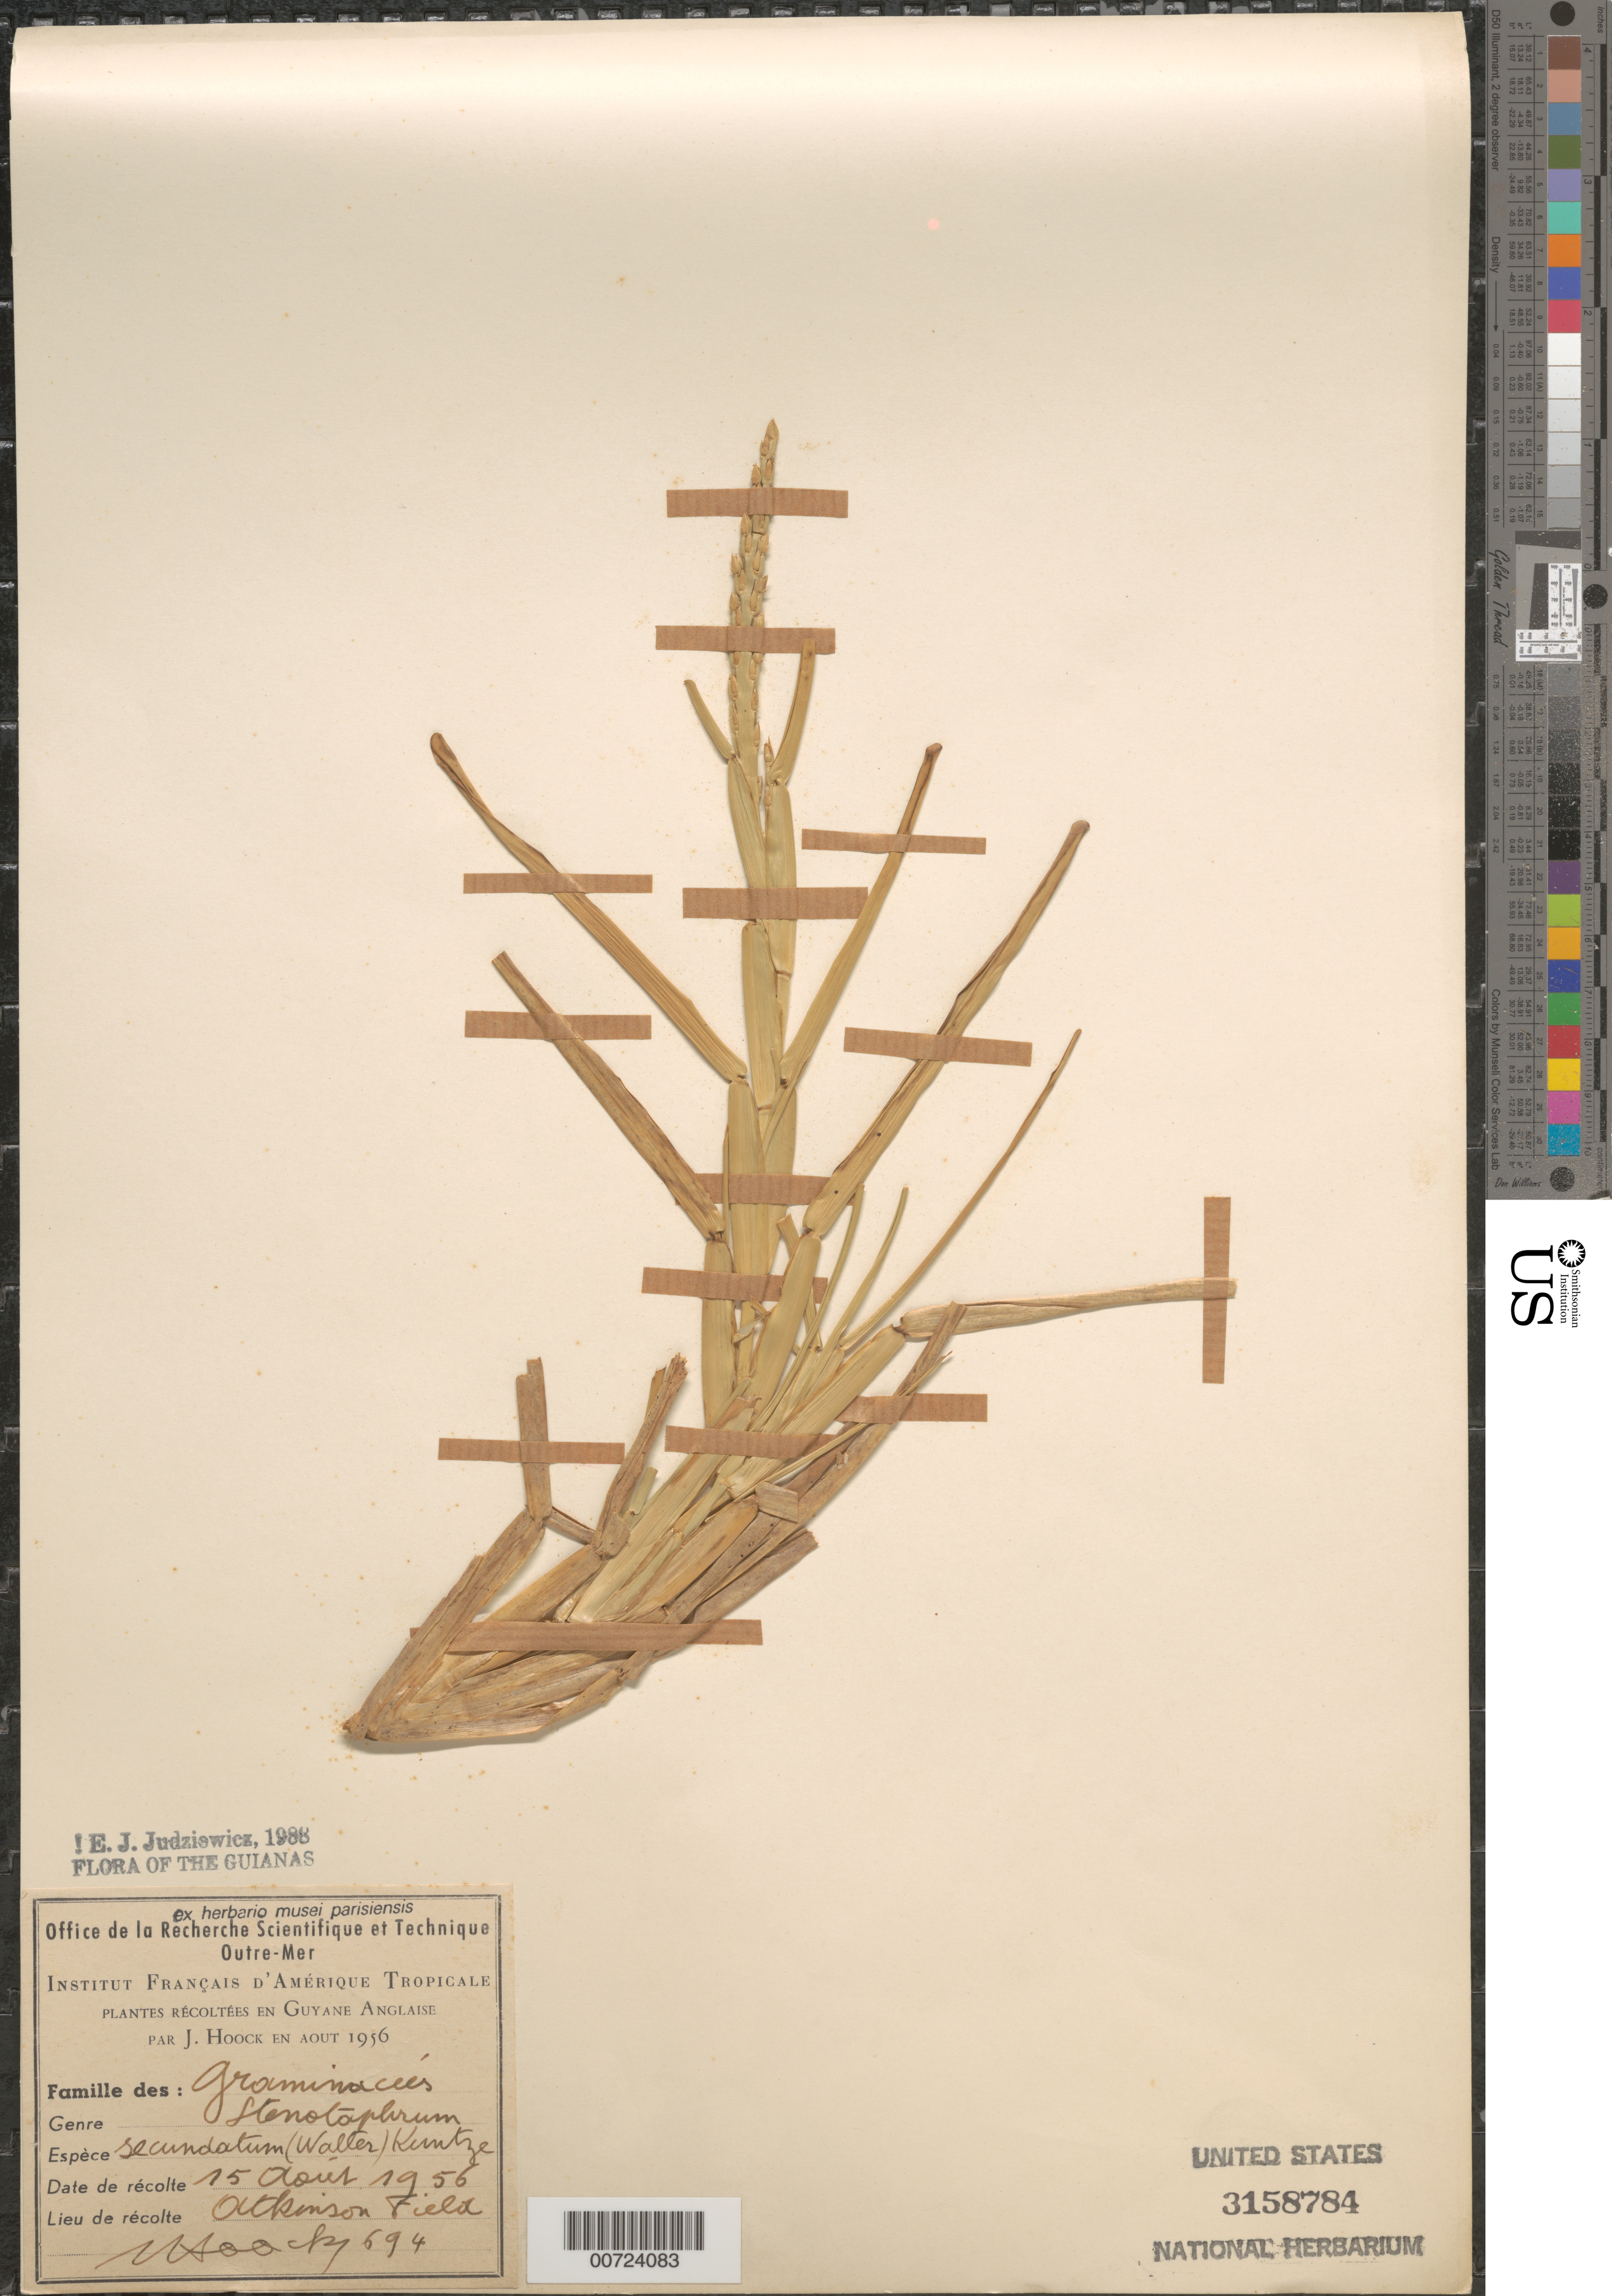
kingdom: Plantae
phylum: Tracheophyta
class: Liliopsida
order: Poales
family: Poaceae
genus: Stenotaphrum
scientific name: Stenotaphrum secundatum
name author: (Walter) Kuntze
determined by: Judziewicz, E. J.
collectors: J. Hoock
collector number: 694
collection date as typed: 15-Aug-56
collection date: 1956-08-15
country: Guyana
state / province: Demerara-Mahaica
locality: Atkinson Field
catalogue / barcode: US 3158784